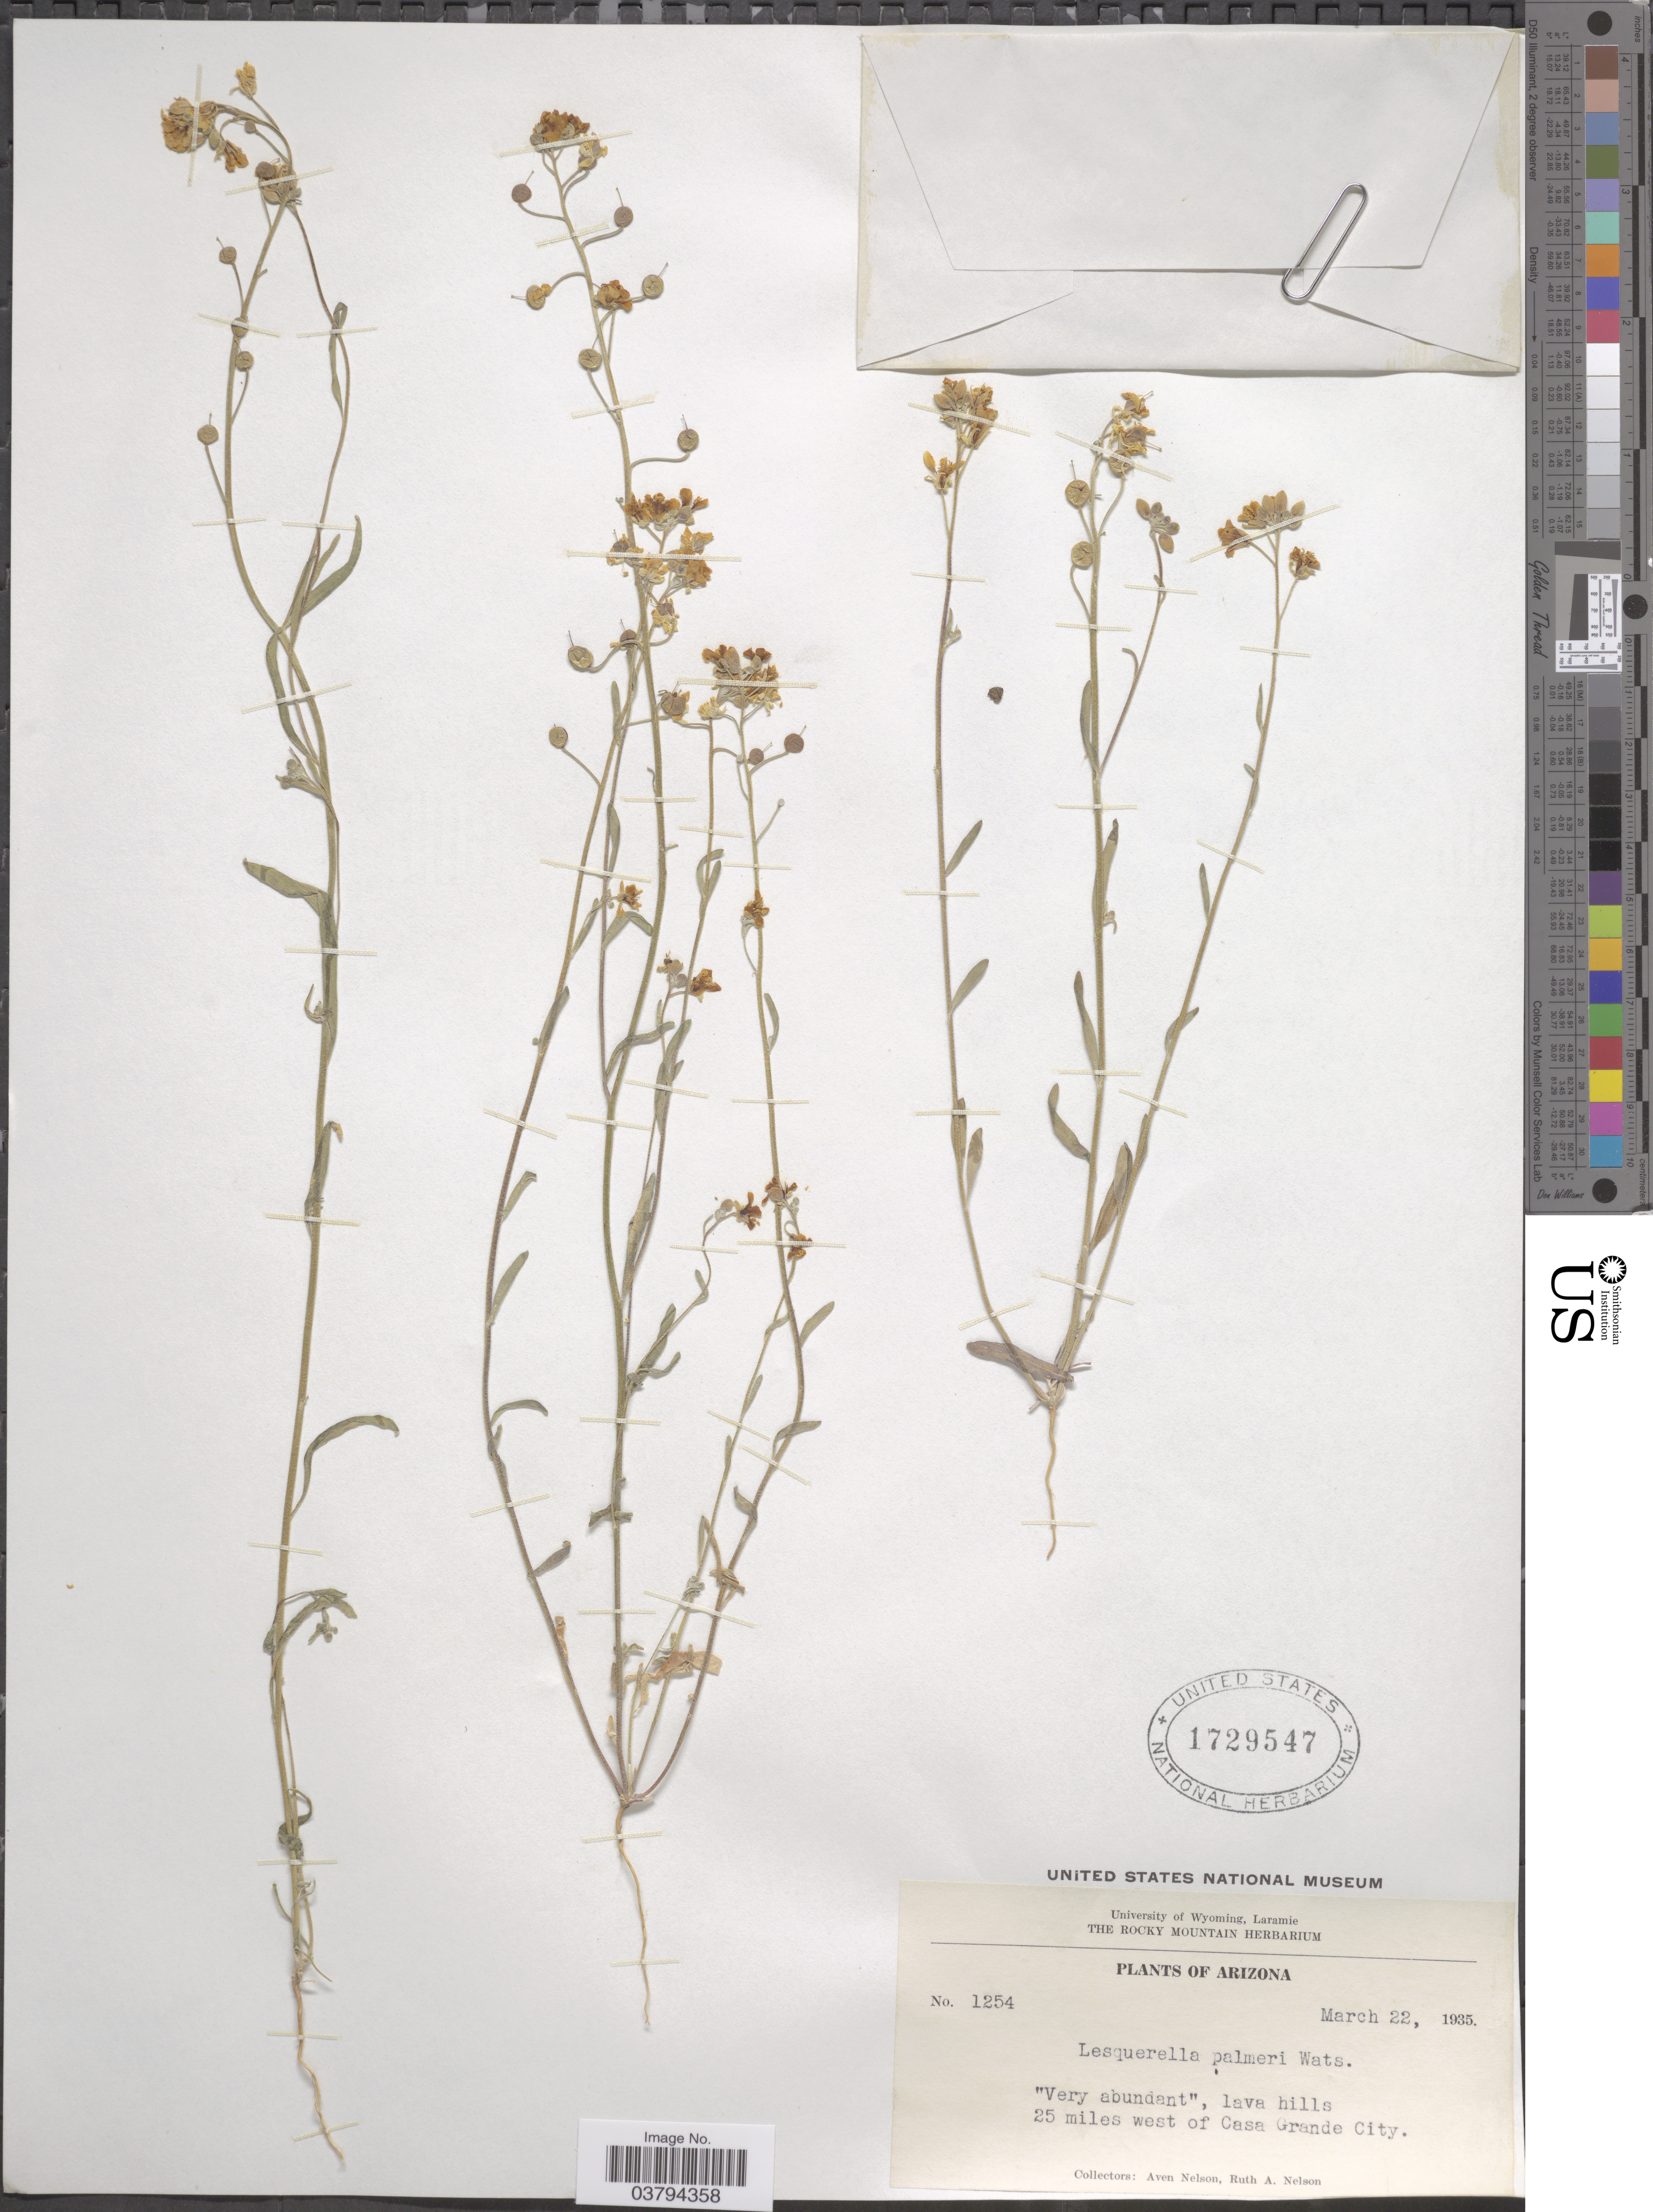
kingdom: Plantae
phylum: Tracheophyta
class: Magnoliopsida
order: Brassicales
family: Brassicaceae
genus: Lesquerella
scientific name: Lesquerella tenella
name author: A. Nelson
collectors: A. Nelson & R. A. Nelson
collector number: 1254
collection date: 1935-03-22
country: United States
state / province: Arizona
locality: Lava hills 25 miles west of Casa Grande City.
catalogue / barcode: US 1729547